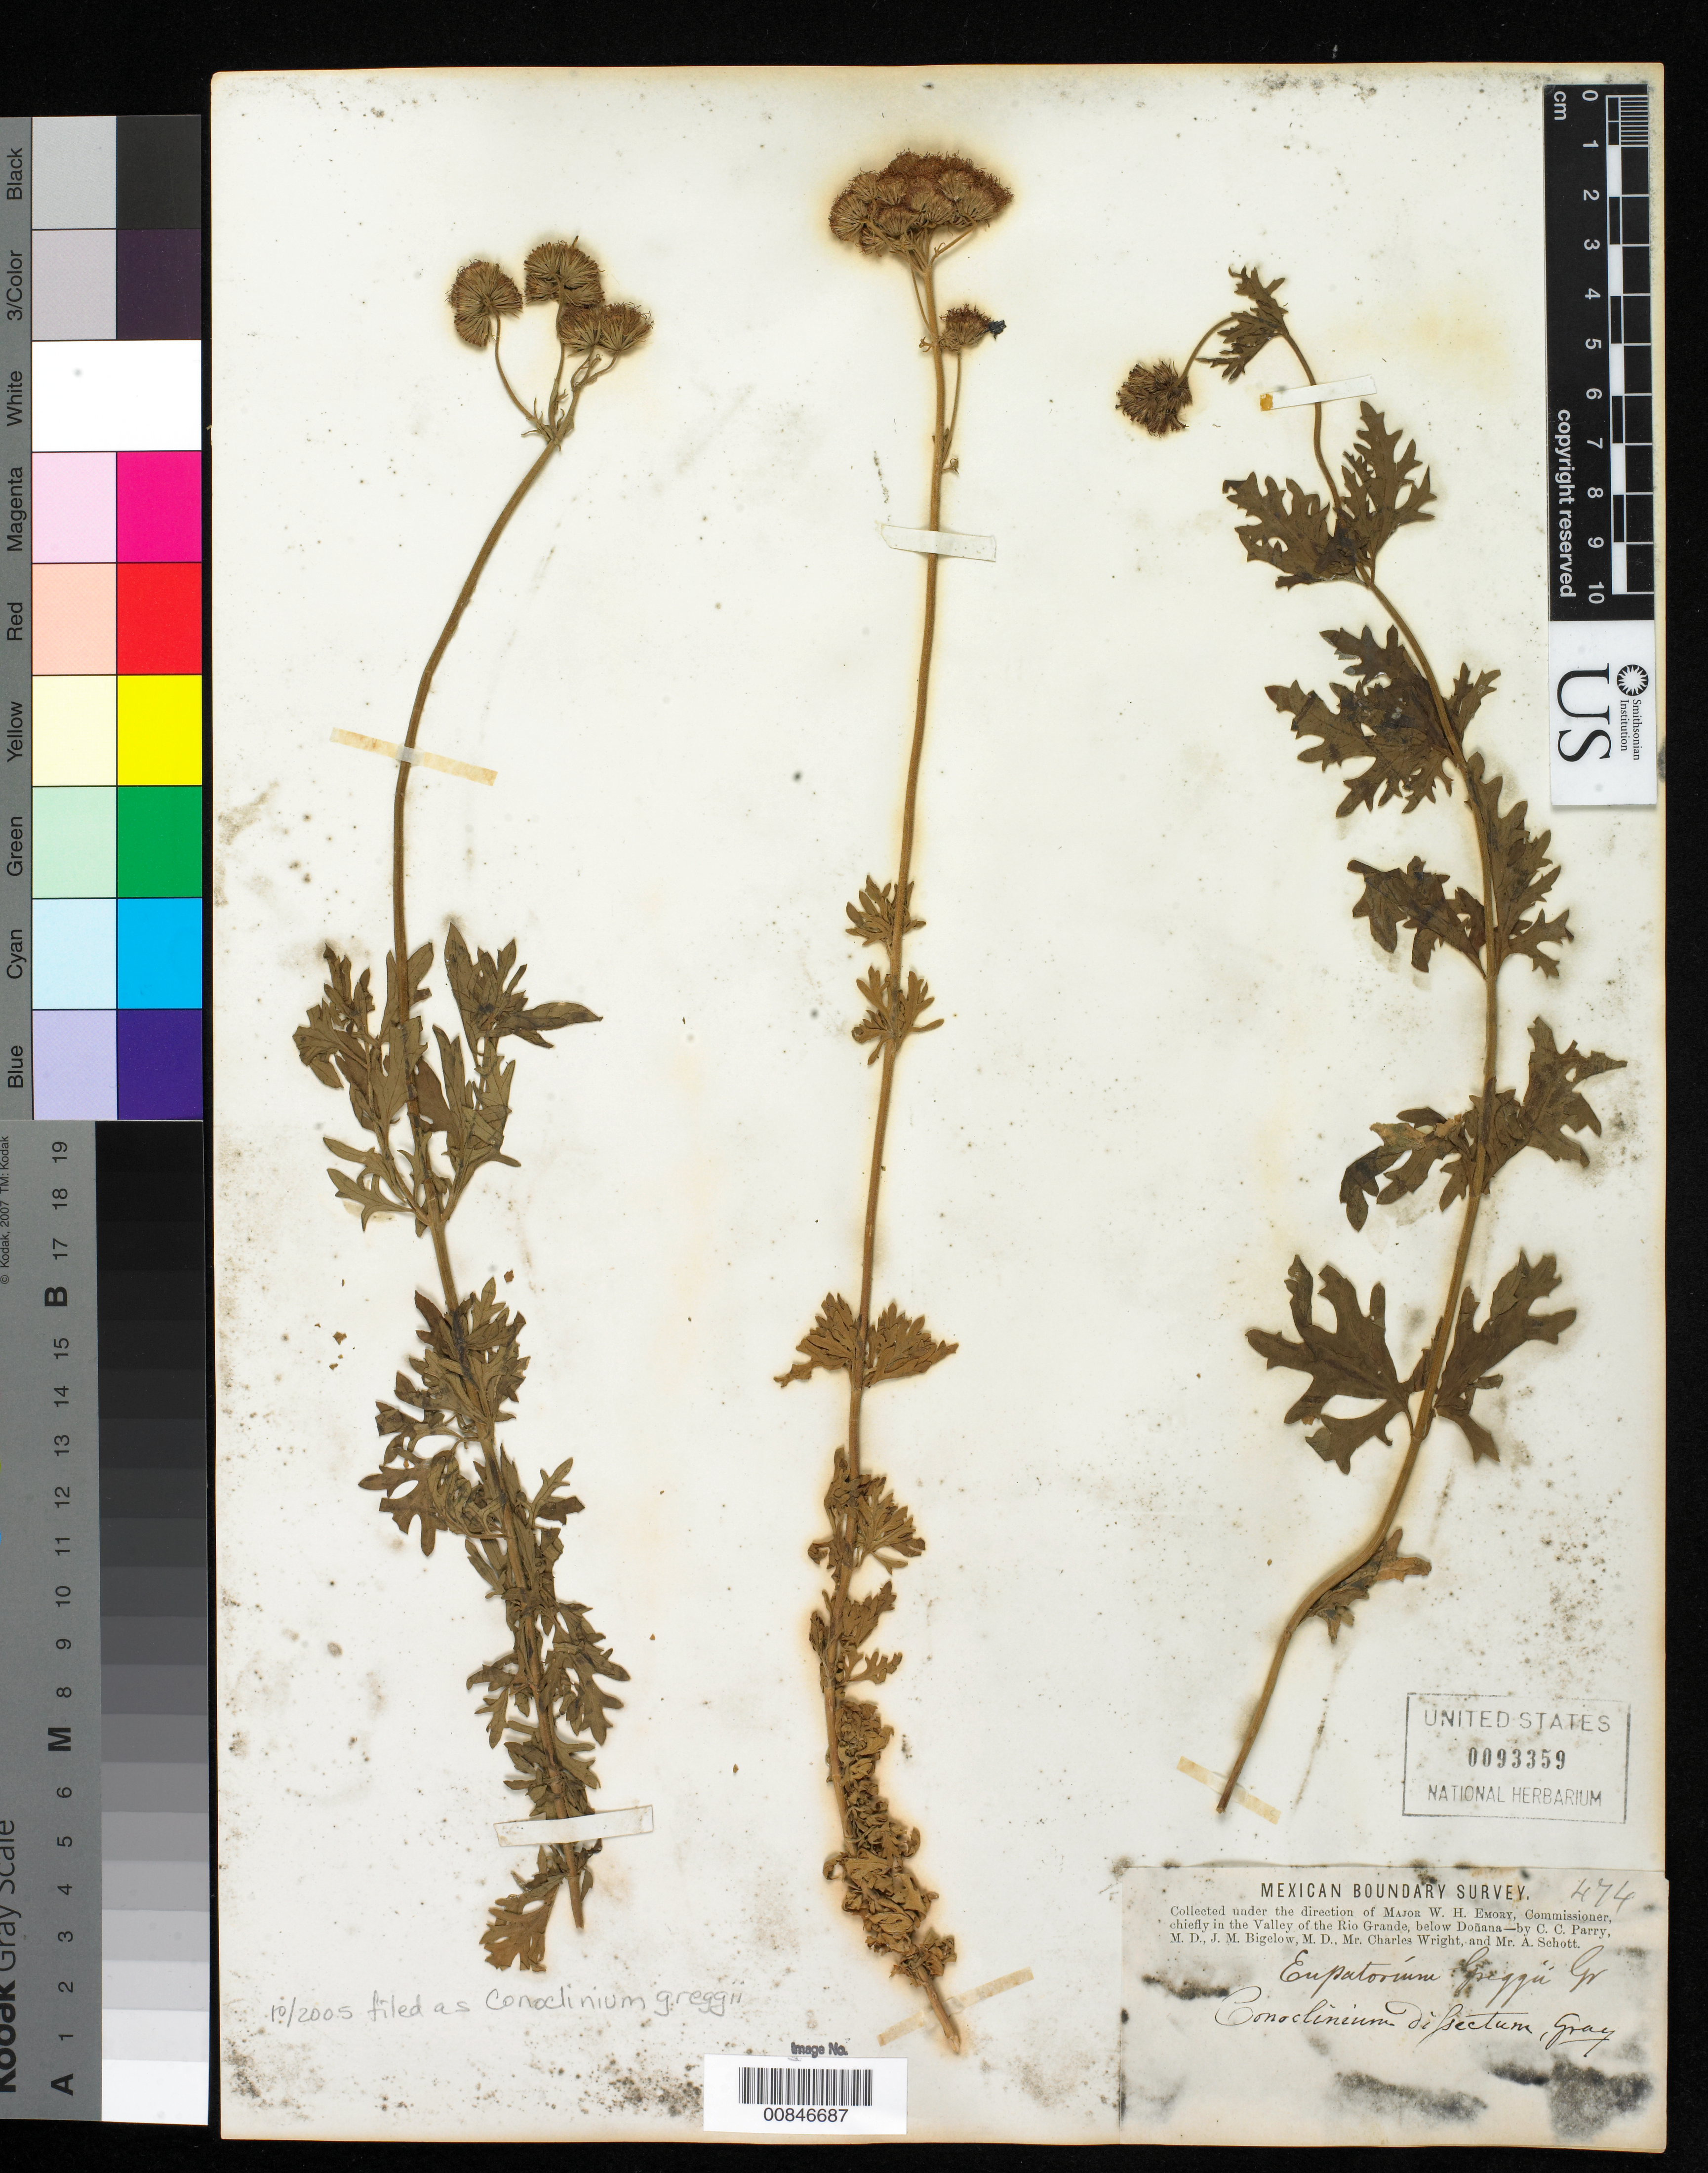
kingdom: Plantae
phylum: Tracheophyta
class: Magnoliopsida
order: Asterales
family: Asteraceae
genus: Conoclinium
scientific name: Conoclinium greggii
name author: (A. Gray) Small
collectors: C. C. Parry, J. M. Bigelow, C. Wright & A. C. V. Schott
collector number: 474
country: United States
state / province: New Mexico / Texas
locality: Valley of the Rio Grande, below Doñana.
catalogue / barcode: US 93359